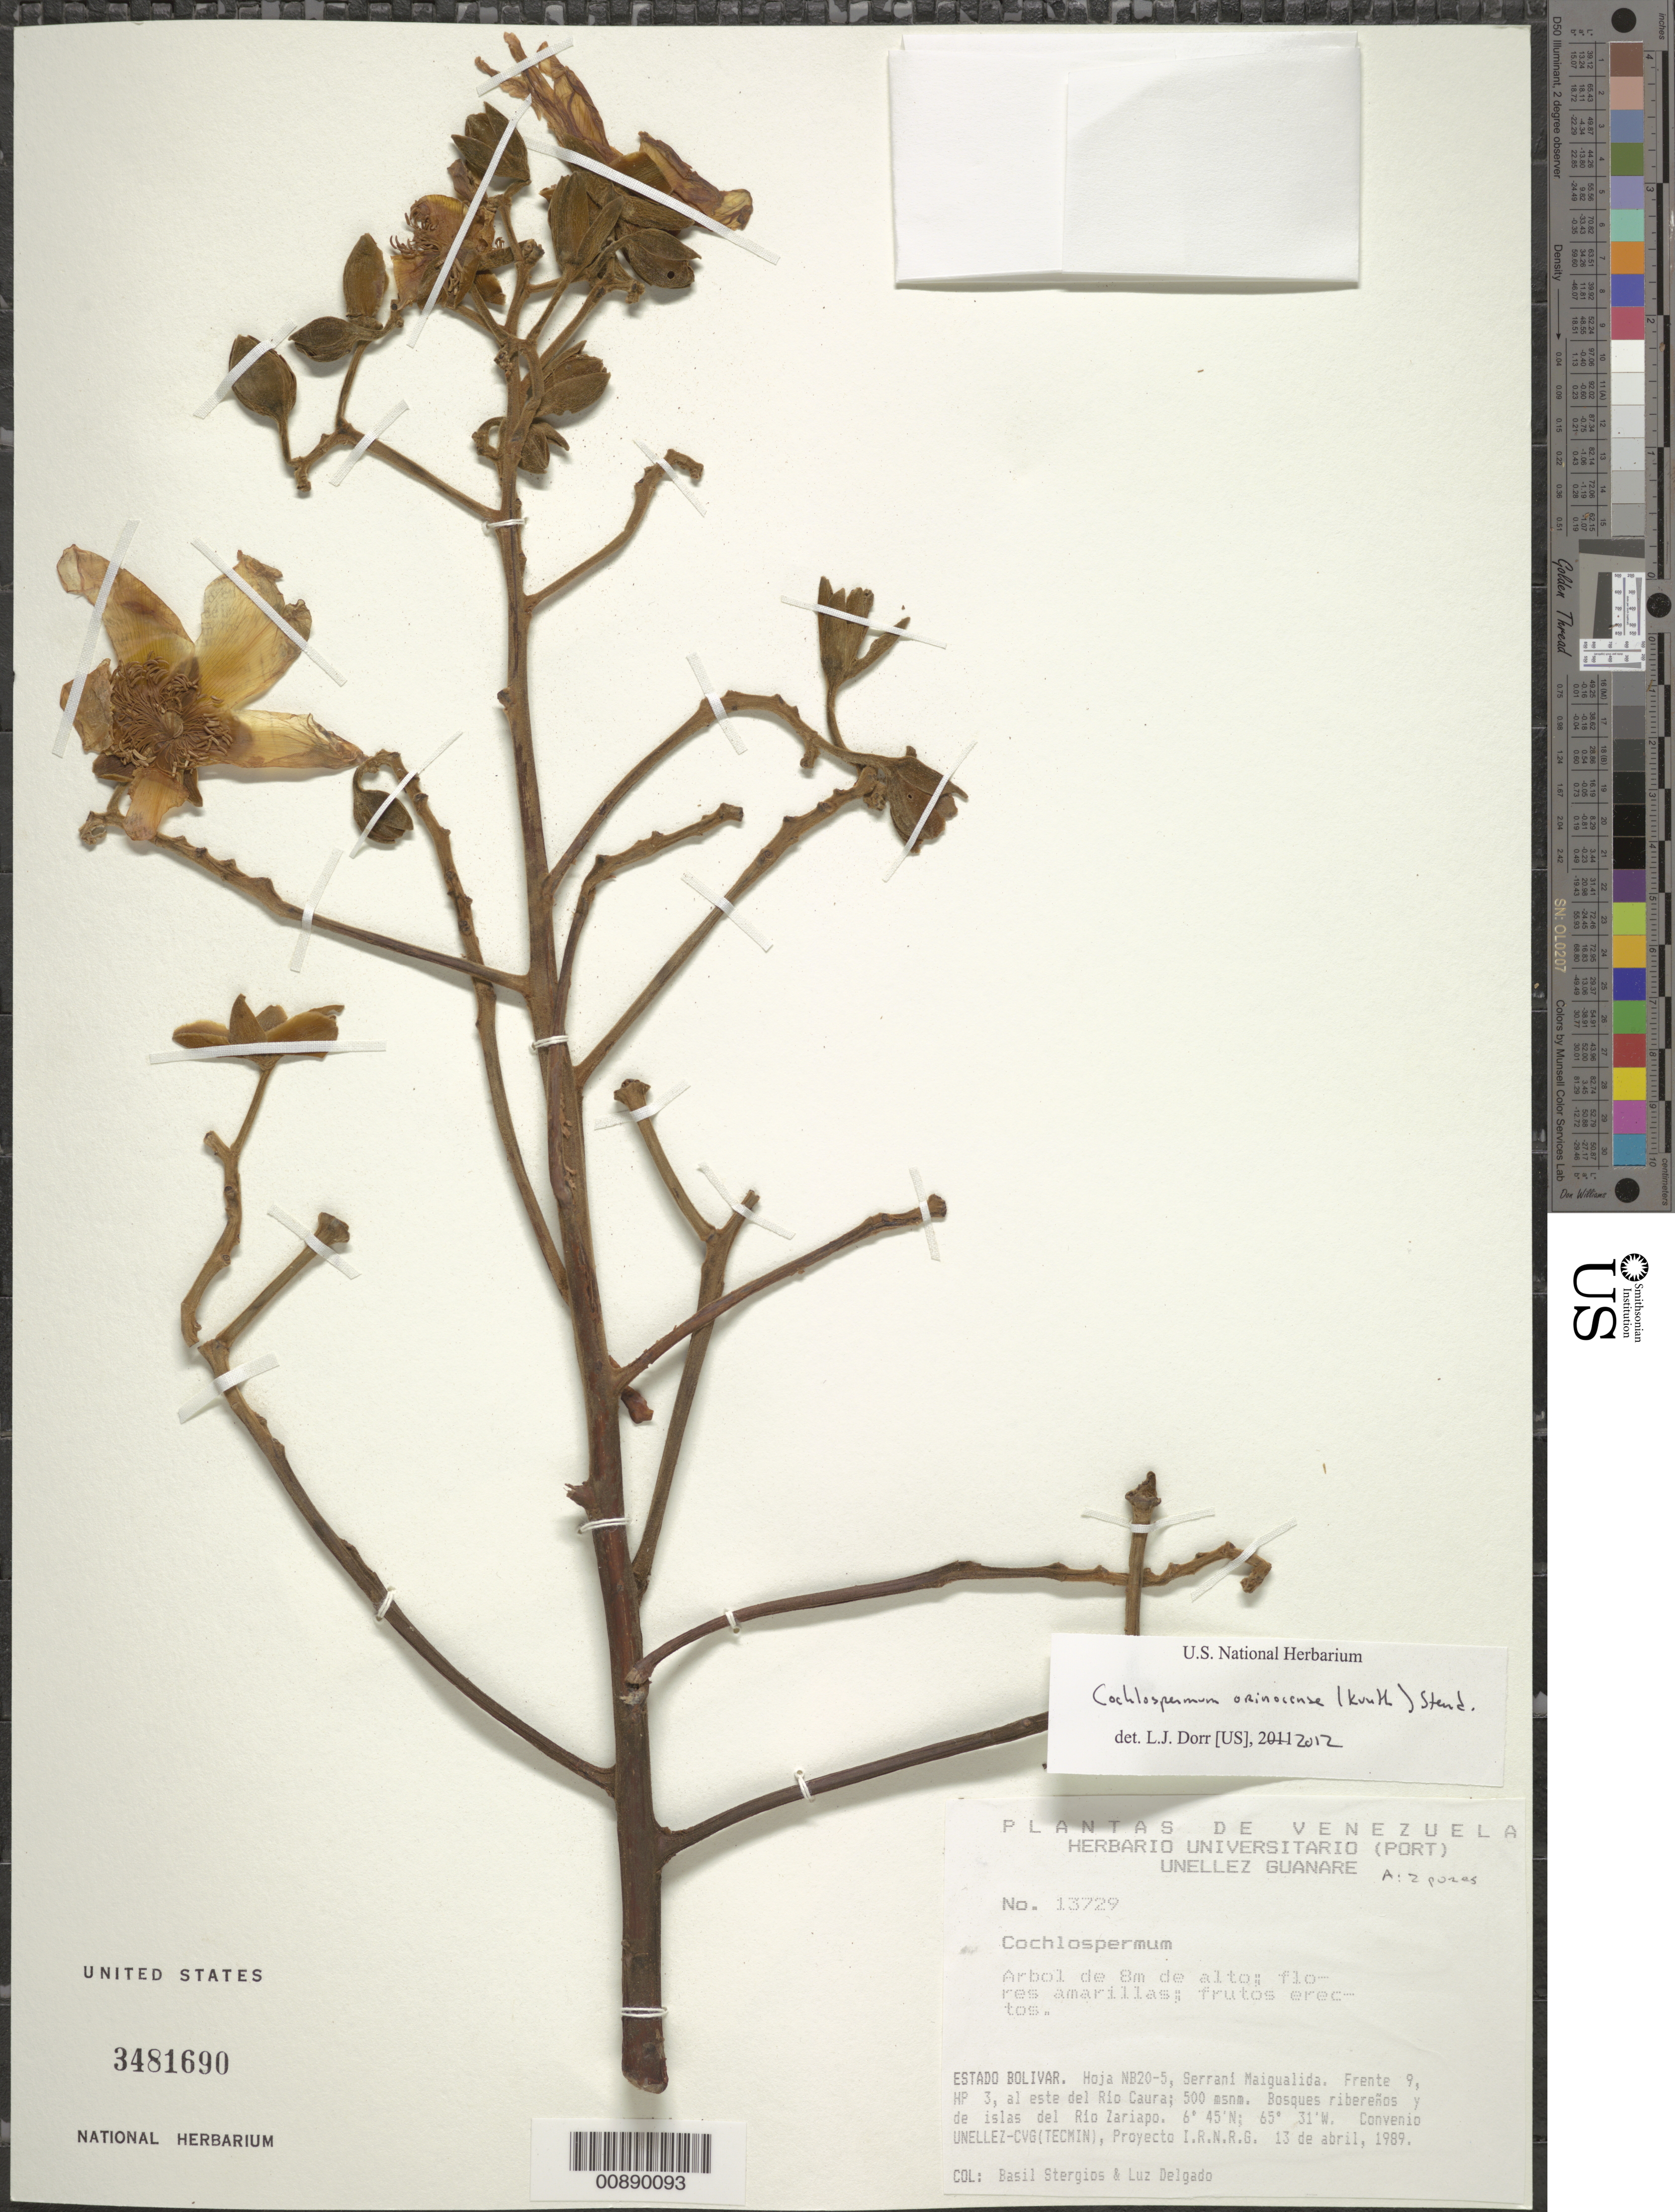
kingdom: Plantae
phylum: Tracheophyta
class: Magnoliopsida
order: Malvales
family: Cochlospermaceae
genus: Cochlospermum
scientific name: Cochlospermum orinocense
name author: (Kunth) Steud.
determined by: Dorr, L. J., (BOT), Smithsonian Institution - National Museum of Natural History (UNITED STATES)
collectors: B. G. Stergios & L. Delgado V.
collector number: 13729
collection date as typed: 13-Apr-89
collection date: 1989-04-13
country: Venezuela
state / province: Bolívar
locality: Serrania Maigualida, E del río Caura, cerca de las riberas del río Zariapo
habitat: Bosques ribereños y de islas del río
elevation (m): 500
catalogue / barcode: US 3481690